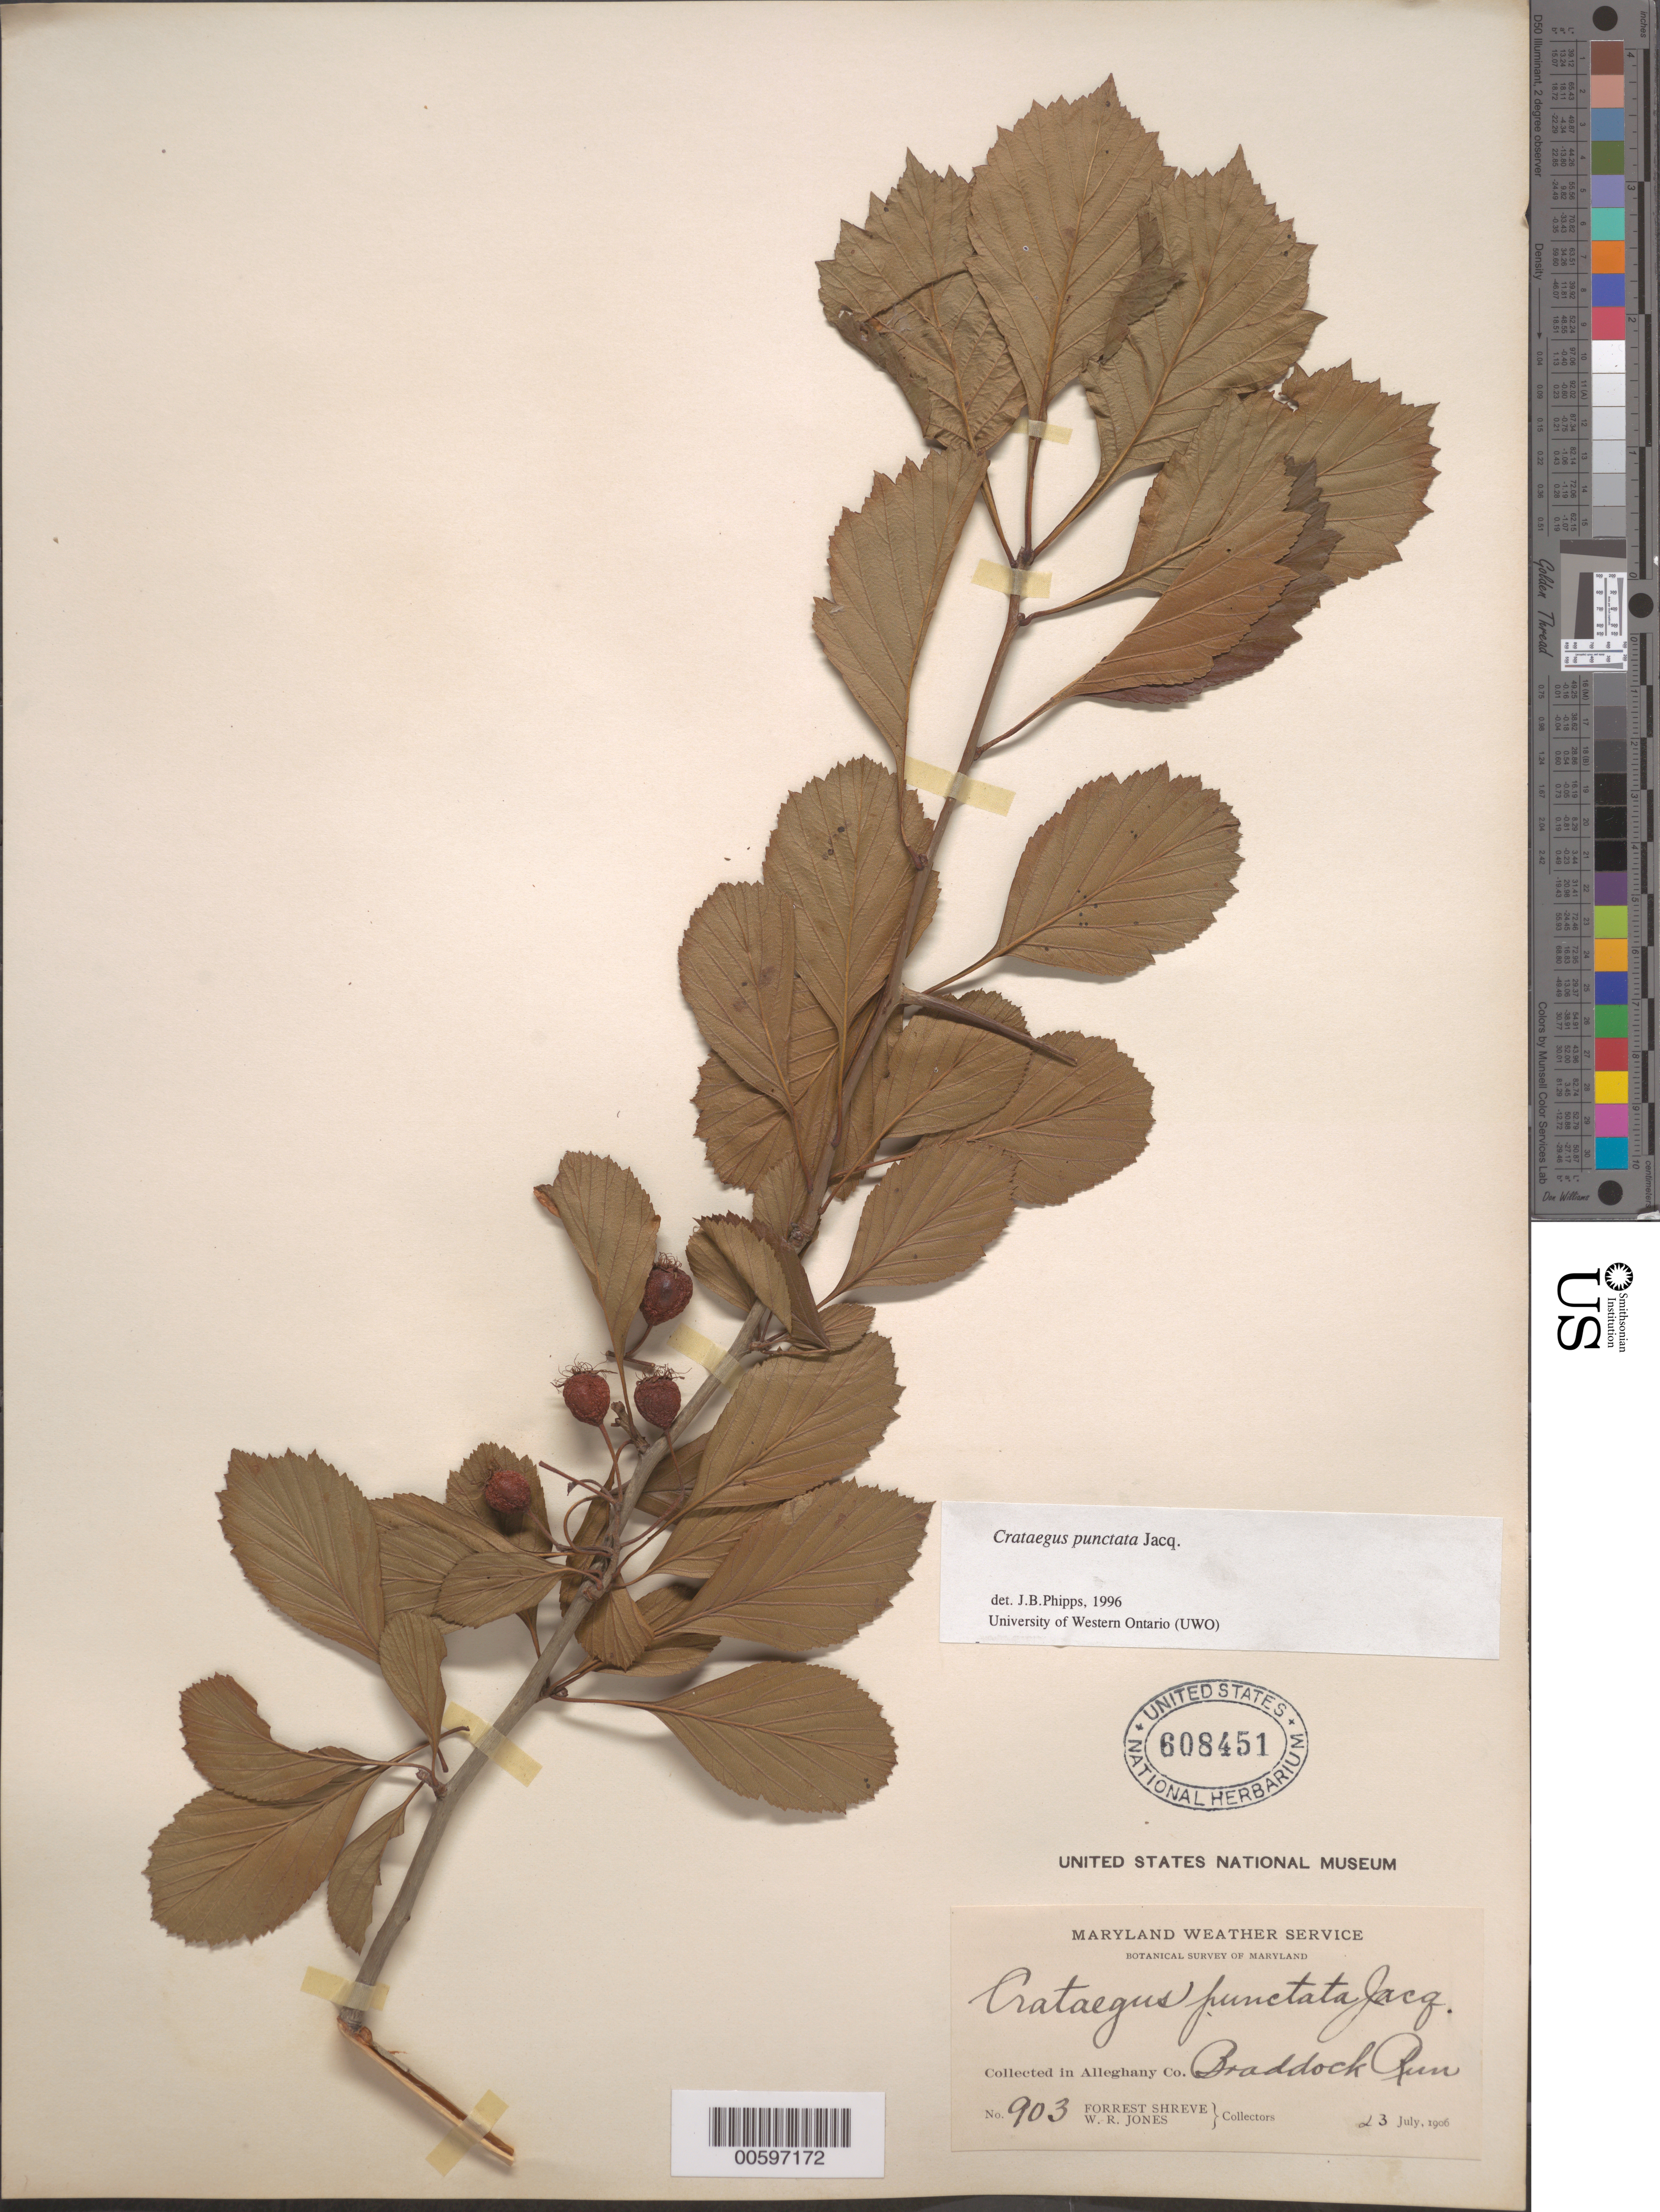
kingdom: Plantae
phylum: Tracheophyta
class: Magnoliopsida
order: Rosales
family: Rosaceae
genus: Crataegus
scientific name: Crataegus punctata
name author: Jacq.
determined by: Phipps, James B., (UWO), University of Western Ontario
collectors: F. Shreve & W. R. Jones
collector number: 903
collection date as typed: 23 Jul 1906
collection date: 1906-07-23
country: United States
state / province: Maryland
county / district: Allegany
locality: Braddock Run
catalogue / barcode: US 608451